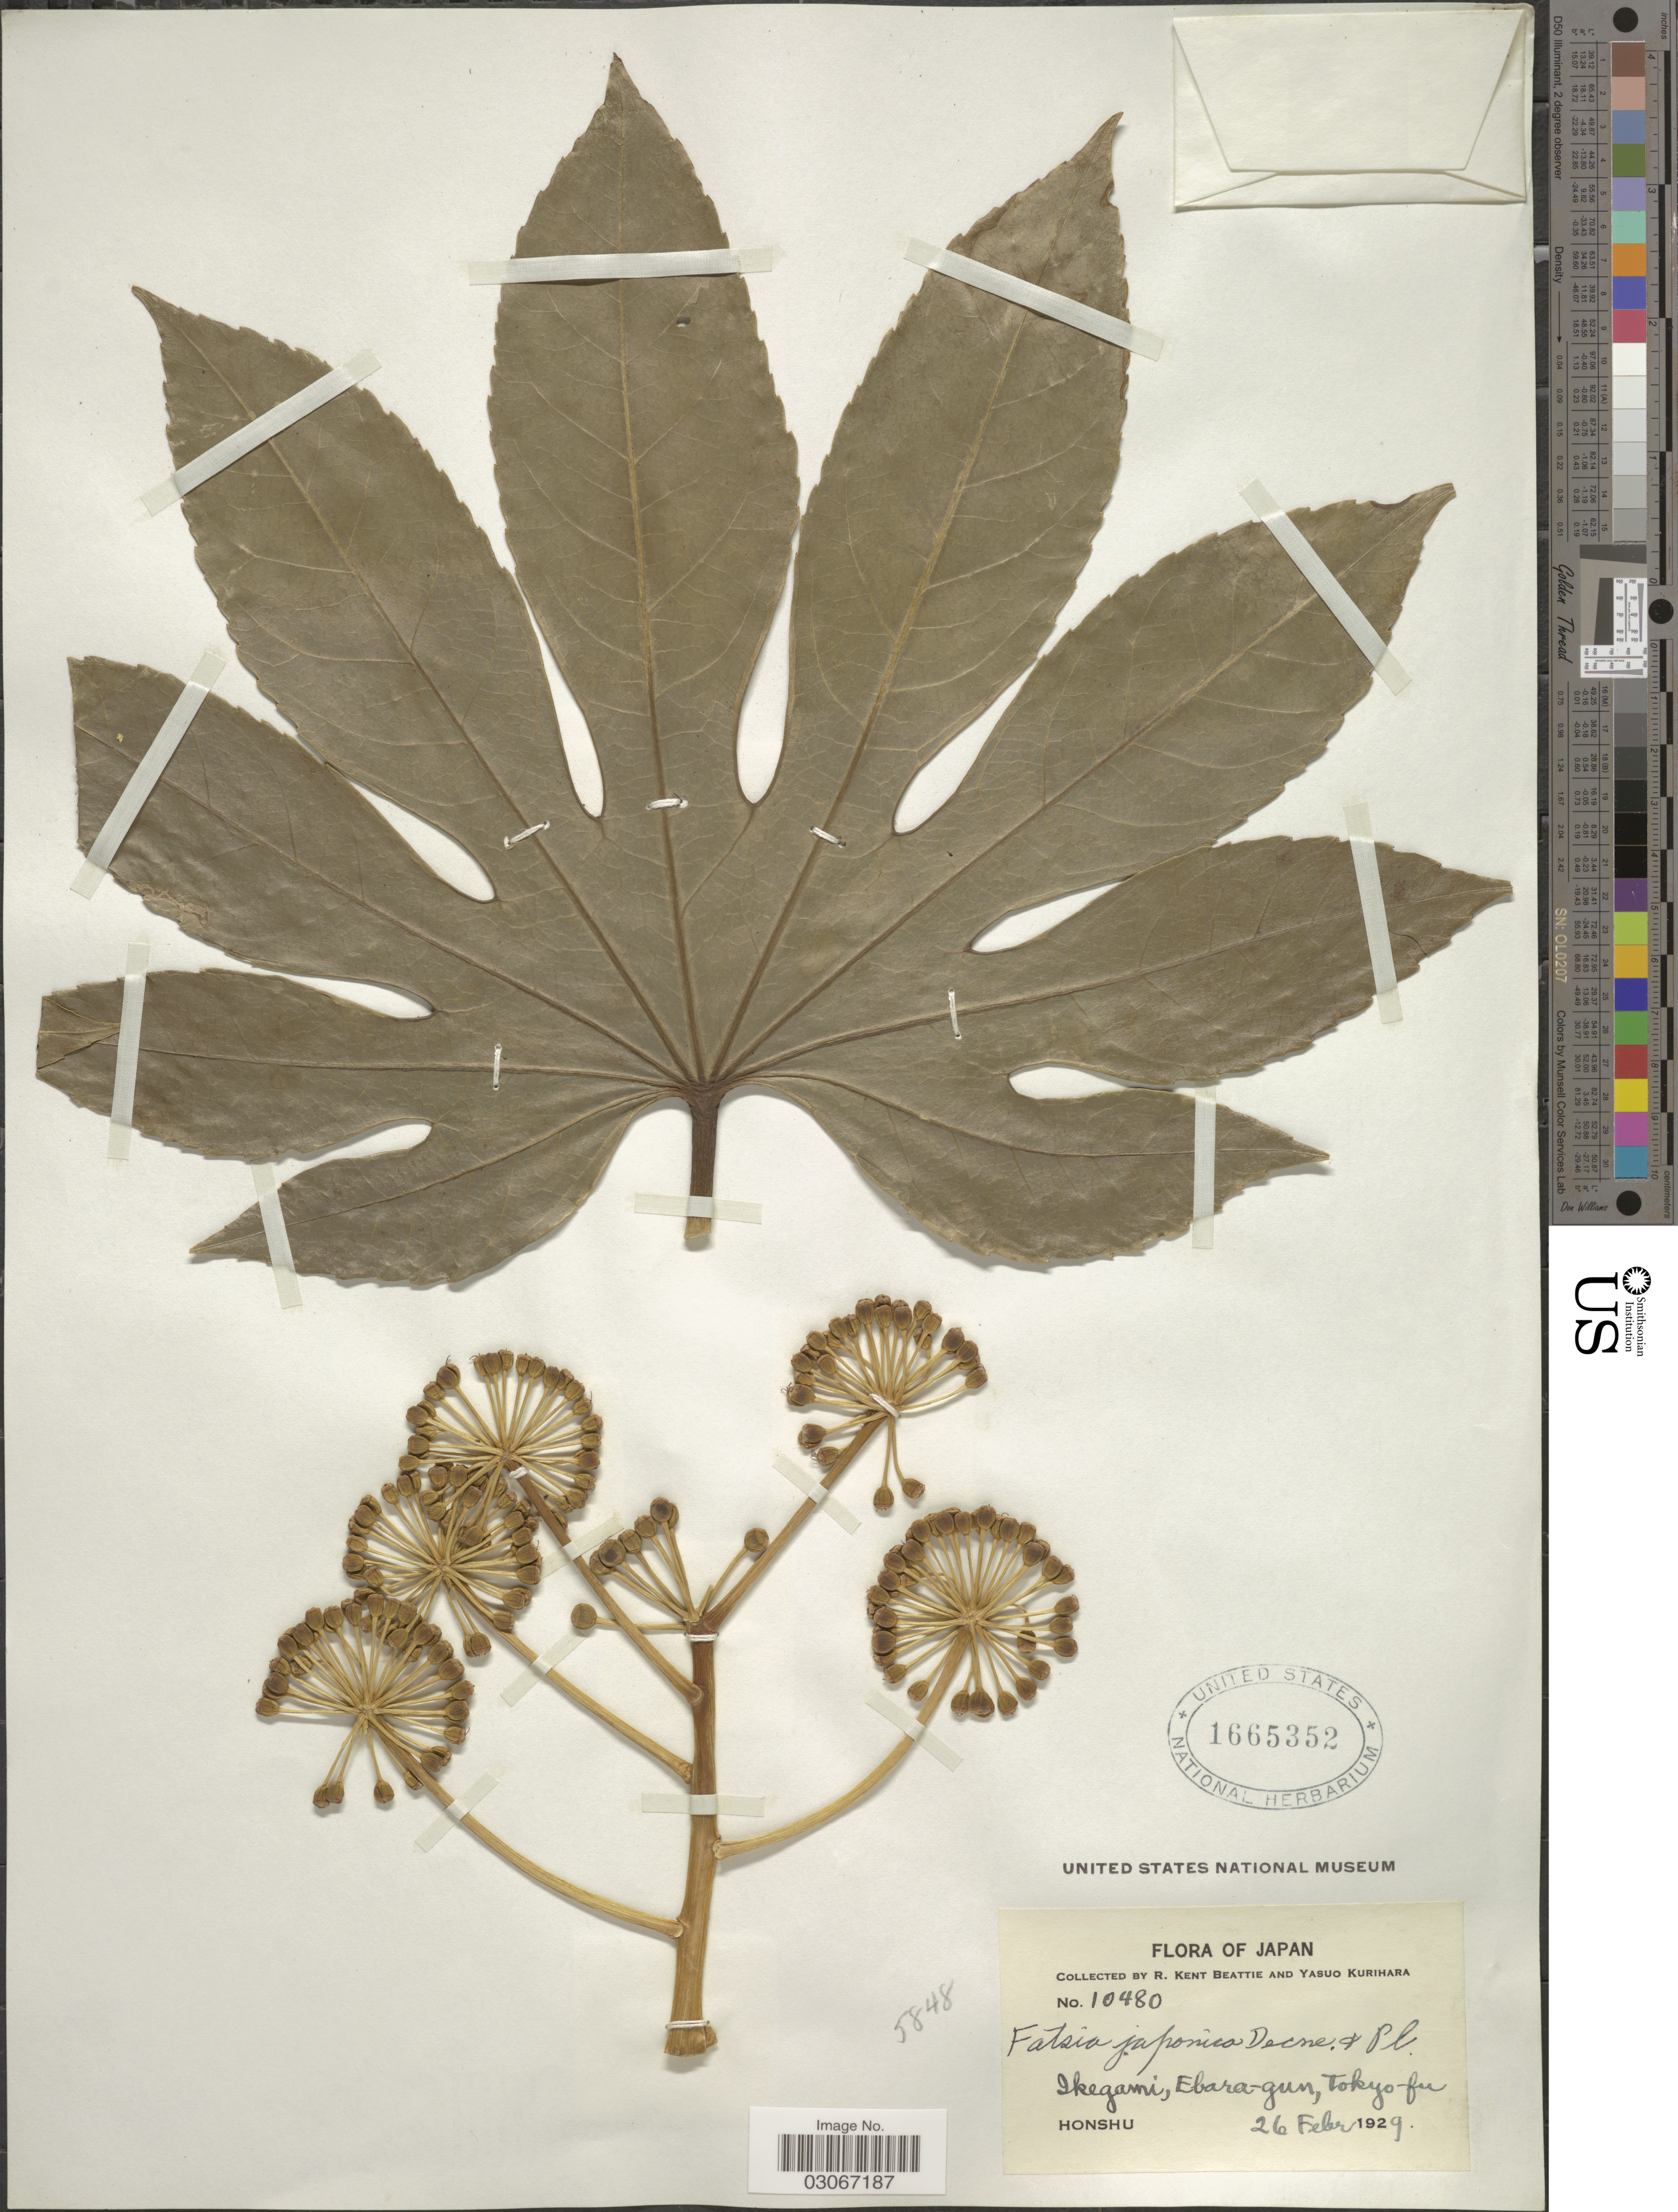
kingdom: Plantae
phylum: Tracheophyta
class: Magnoliopsida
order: Apiales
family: Araliaceae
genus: Fatsia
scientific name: Fatsia japonica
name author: (Thunb.) Decne. & Planch.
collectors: R. K. Beattie & Y. Kurihara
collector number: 10480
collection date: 1929-02-26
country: Japan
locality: Ikegami, Ebara-gun, Tokyo-fu. Honshu.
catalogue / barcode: US 1665352